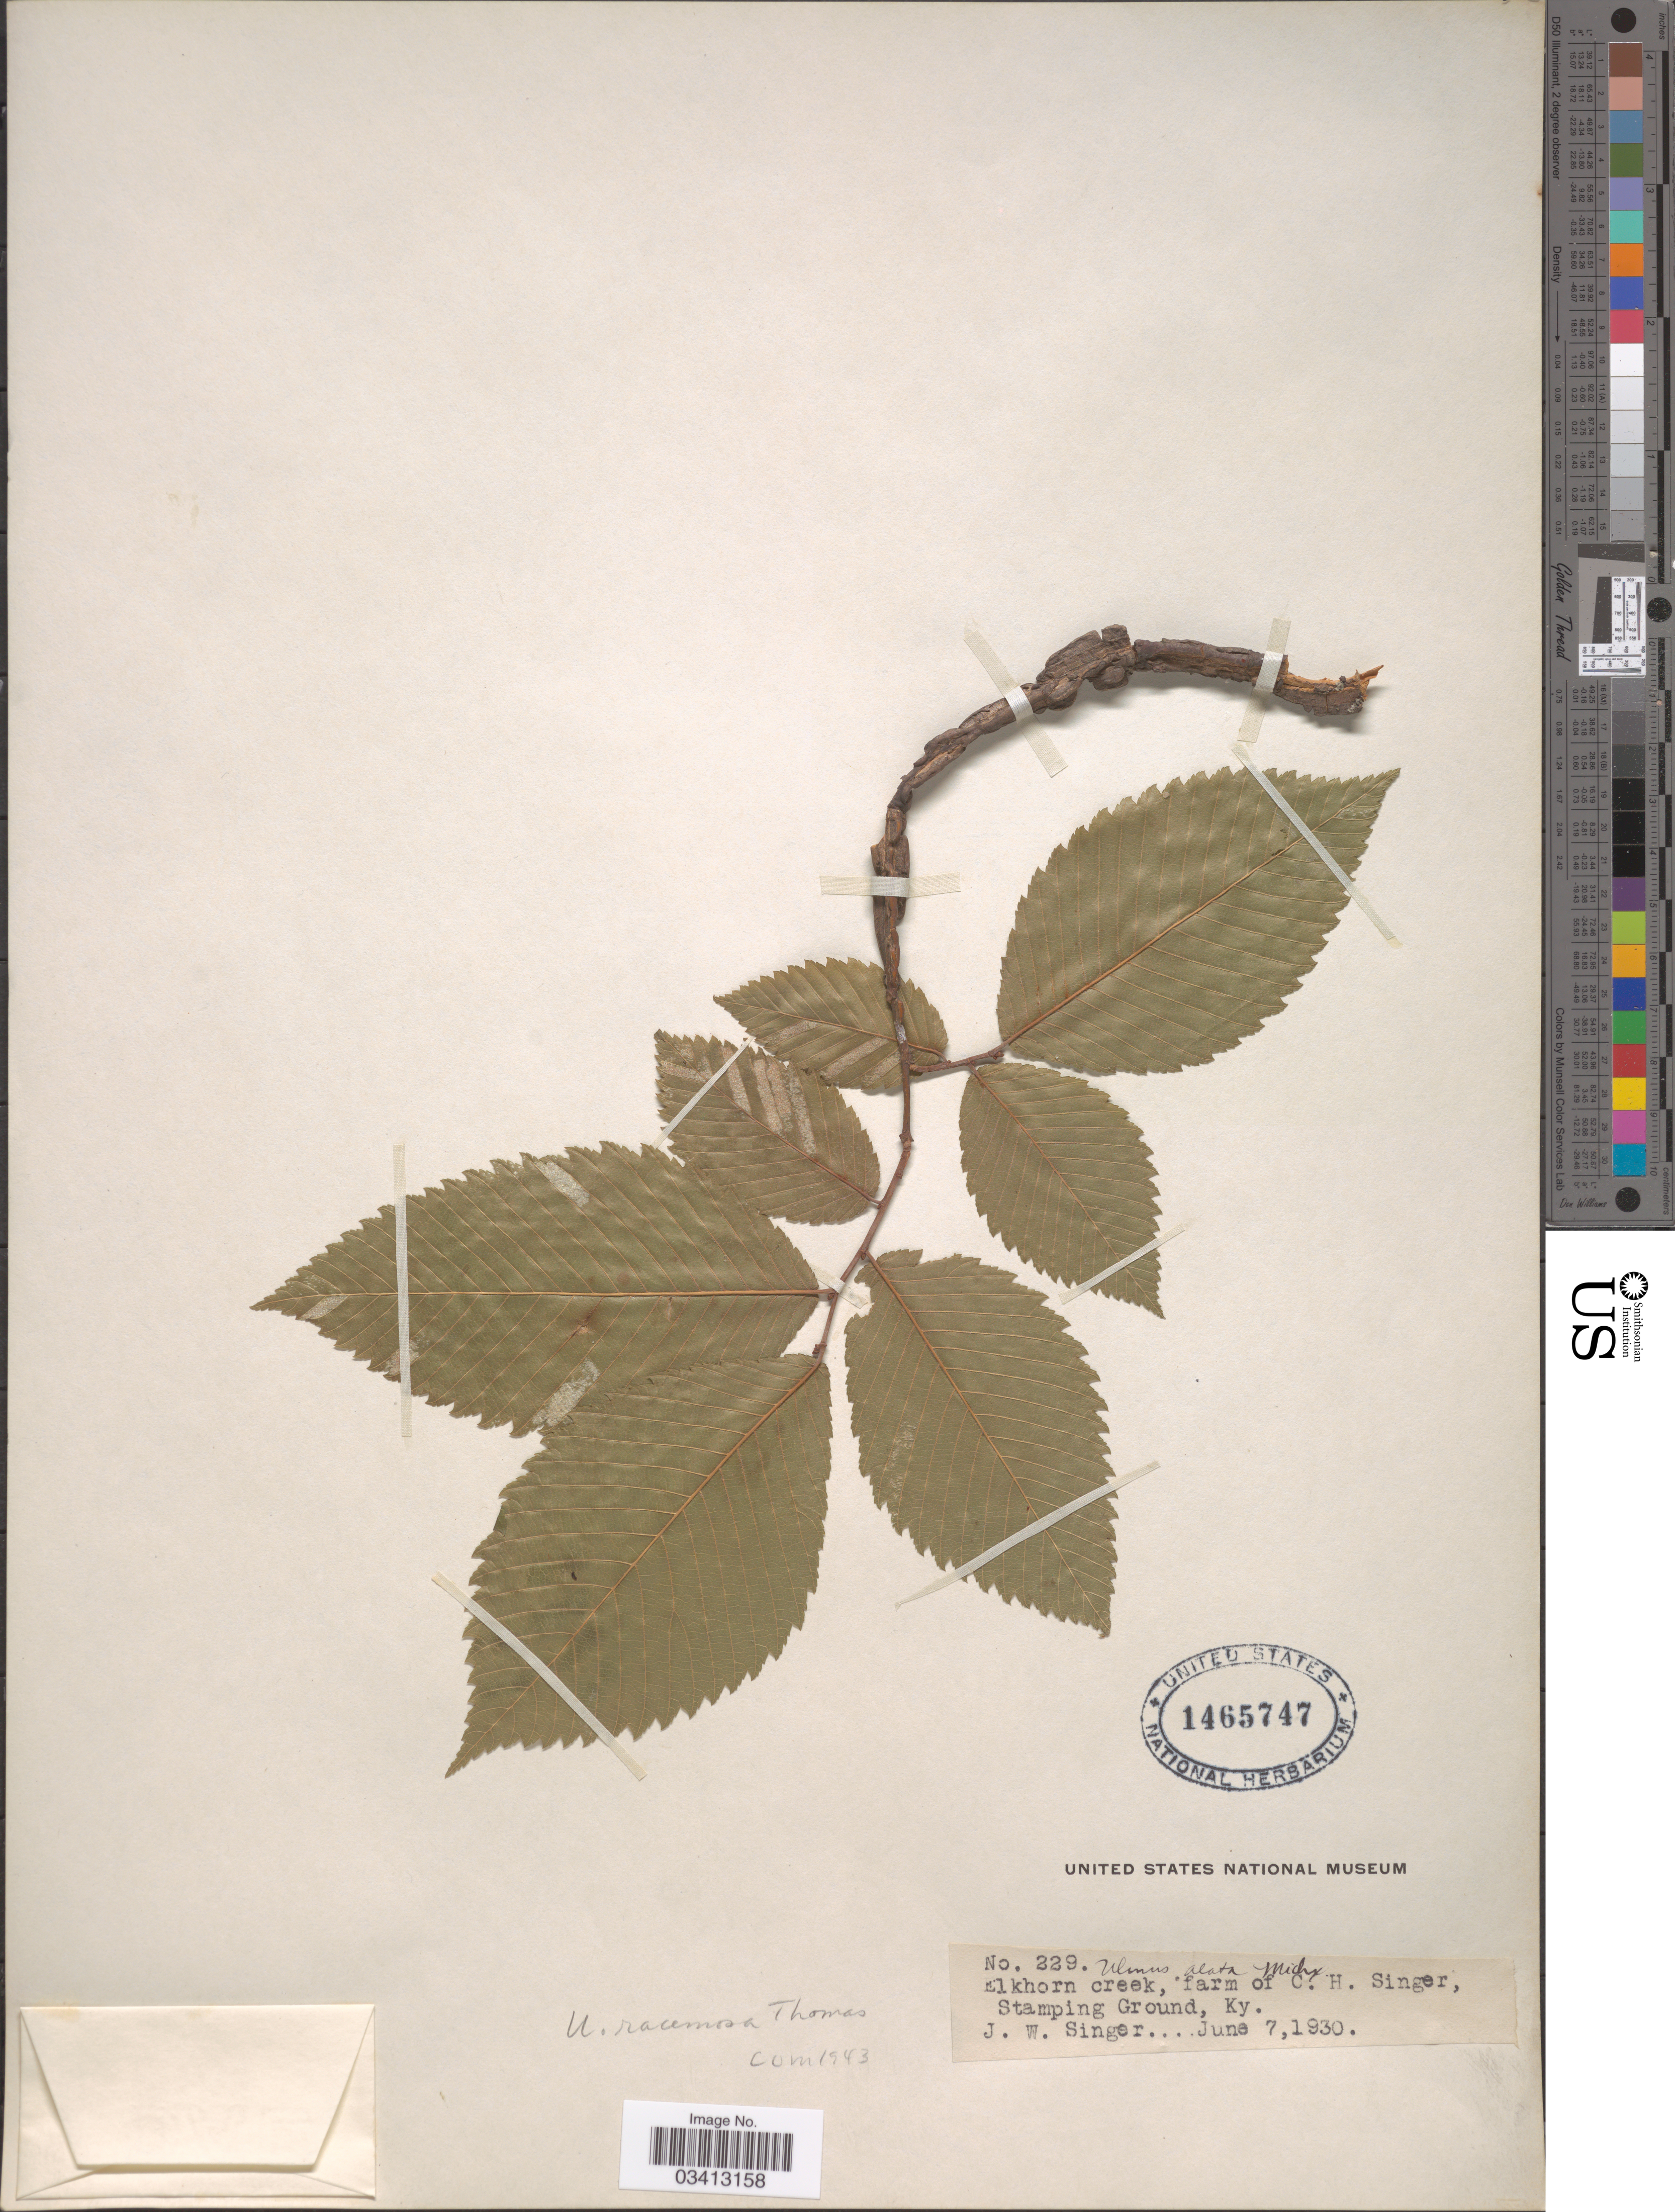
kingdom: Plantae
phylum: Tracheophyta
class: Magnoliopsida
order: Rosales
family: Ulmaceae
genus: Ulmus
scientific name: Ulmus thomasii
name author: Sarg.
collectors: J. EW. Singer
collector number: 229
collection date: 1930-06-07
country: United States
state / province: Kentucky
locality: Elkhorn creek, farm of C.H. Singer, Stamping Ground.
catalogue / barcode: US 1465747